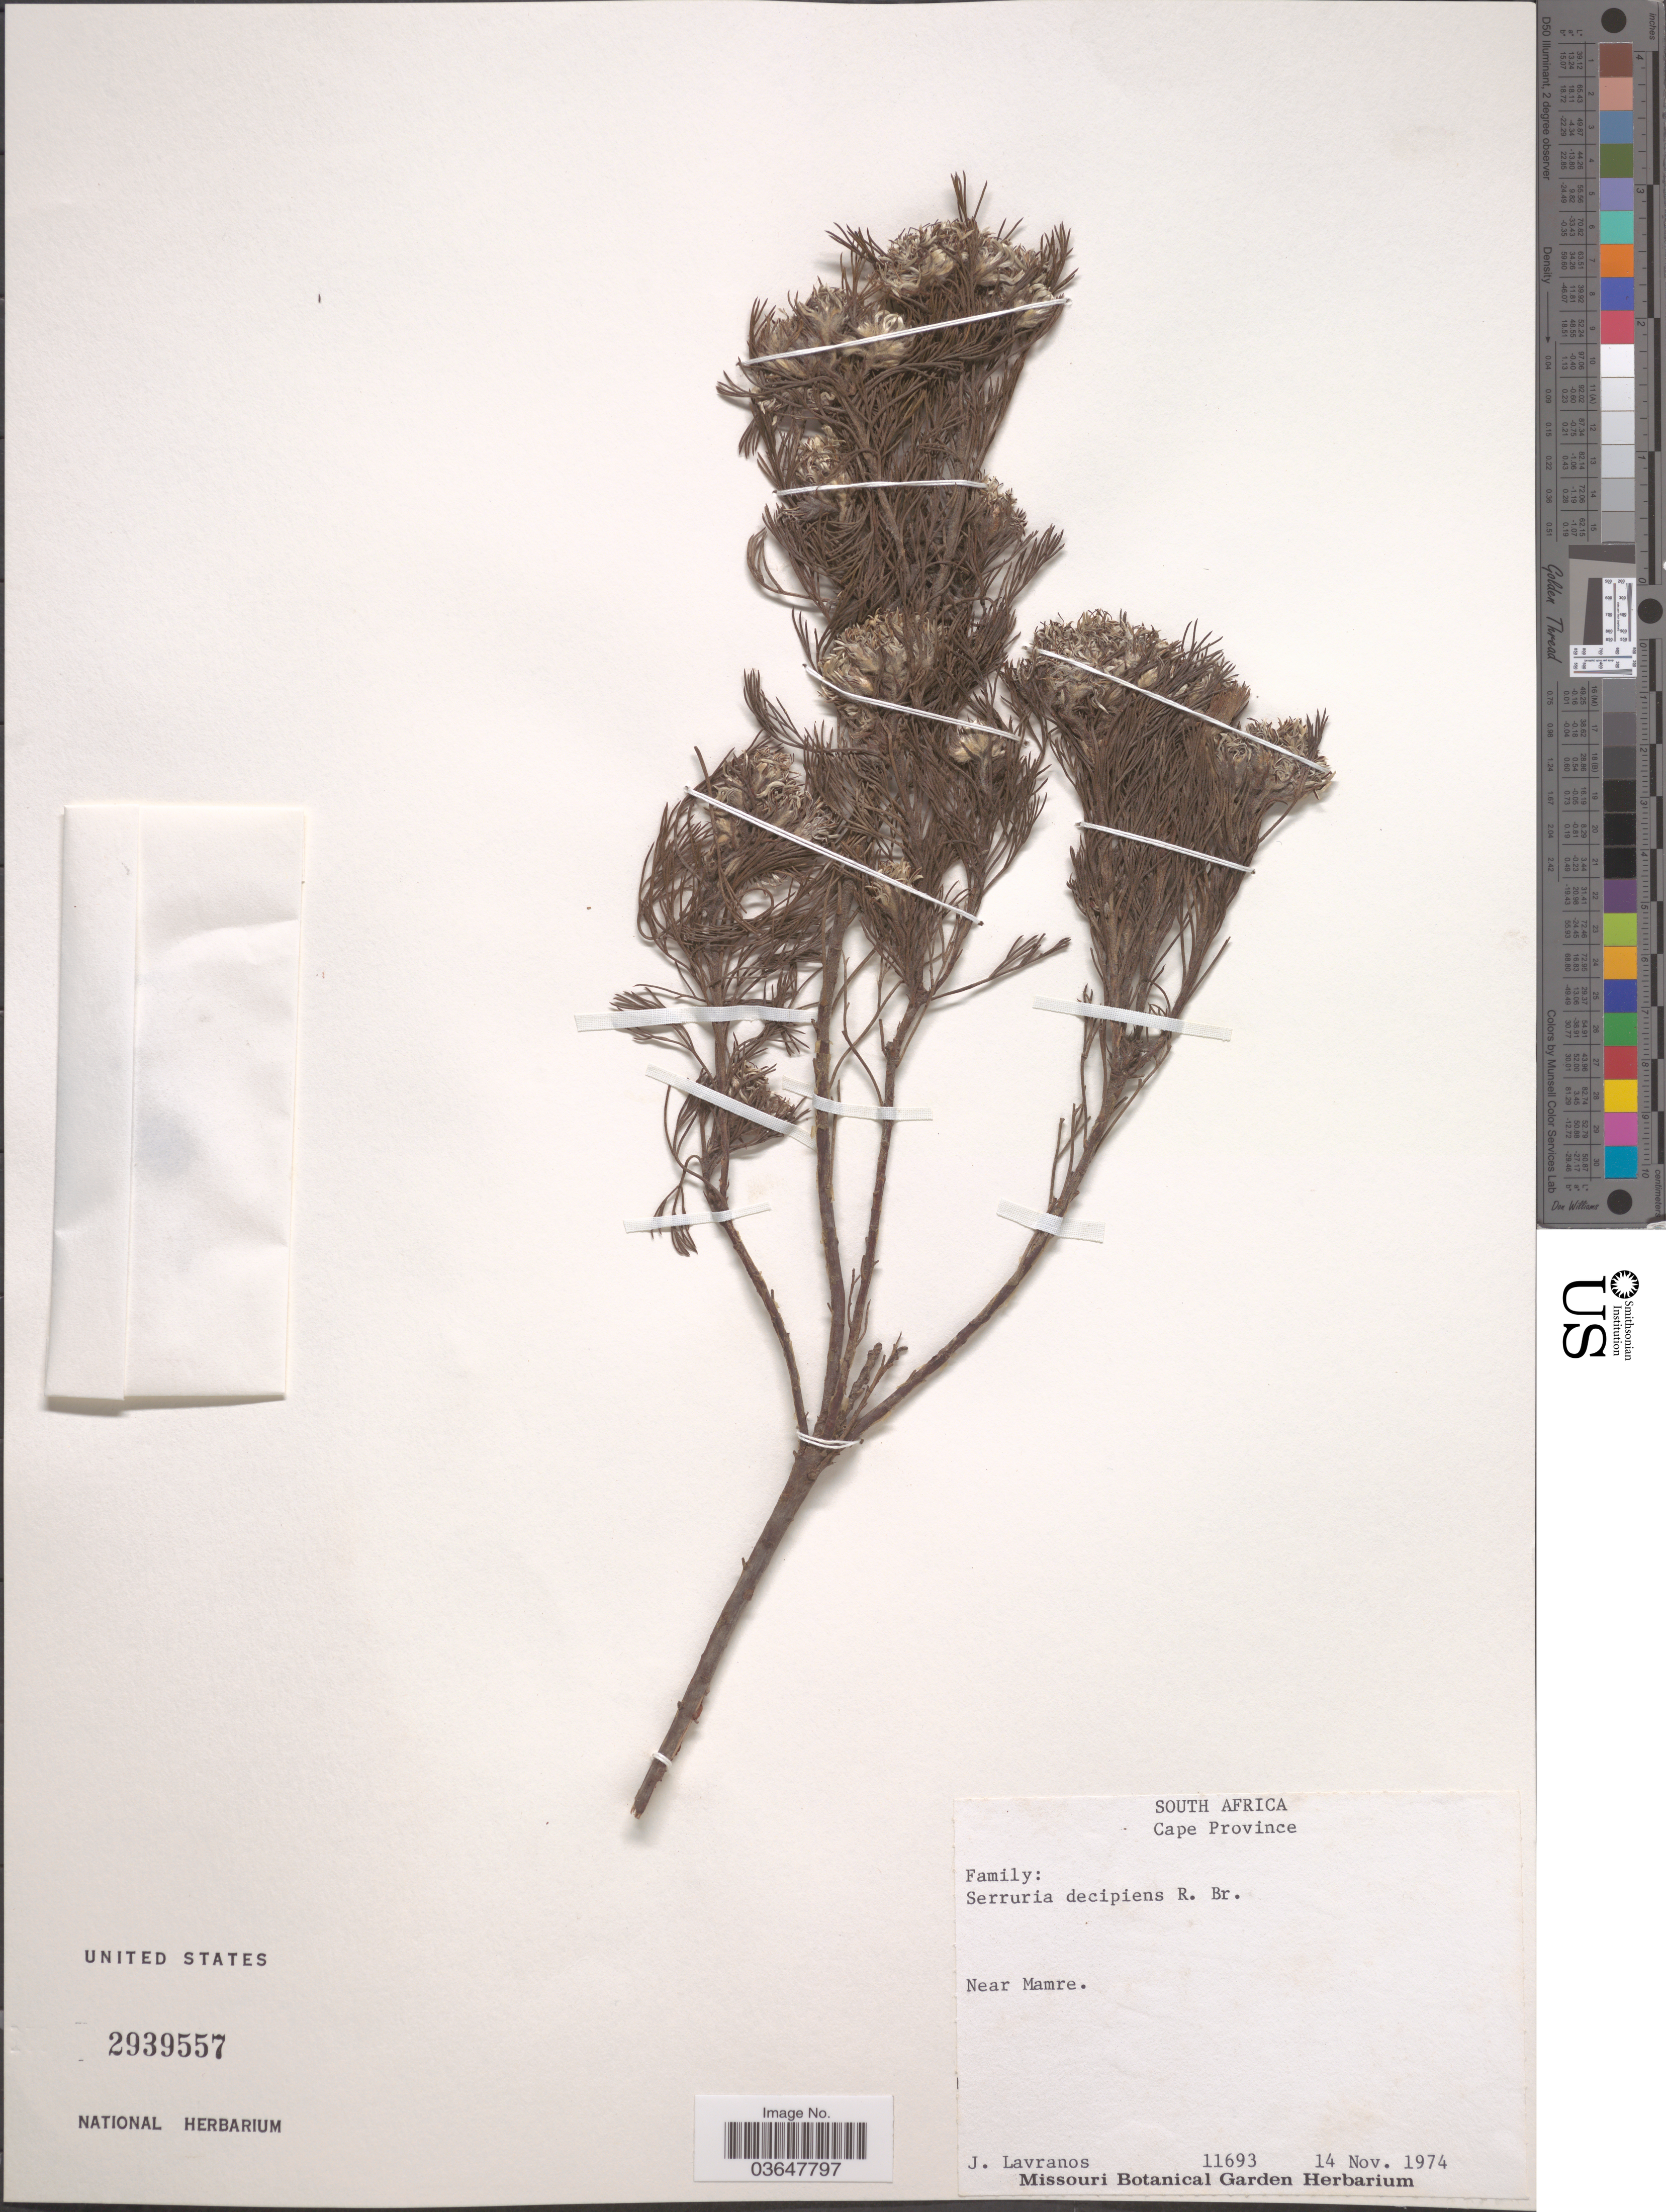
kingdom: Plantae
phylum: Tracheophyta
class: Magnoliopsida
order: Proteales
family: Proteaceae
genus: Serruria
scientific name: Serruria decipiens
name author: R. Br.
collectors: J. Lavranos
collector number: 11693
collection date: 1974-11-14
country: South Africa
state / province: Western Cape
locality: Near Mamre.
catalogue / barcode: US 2939557